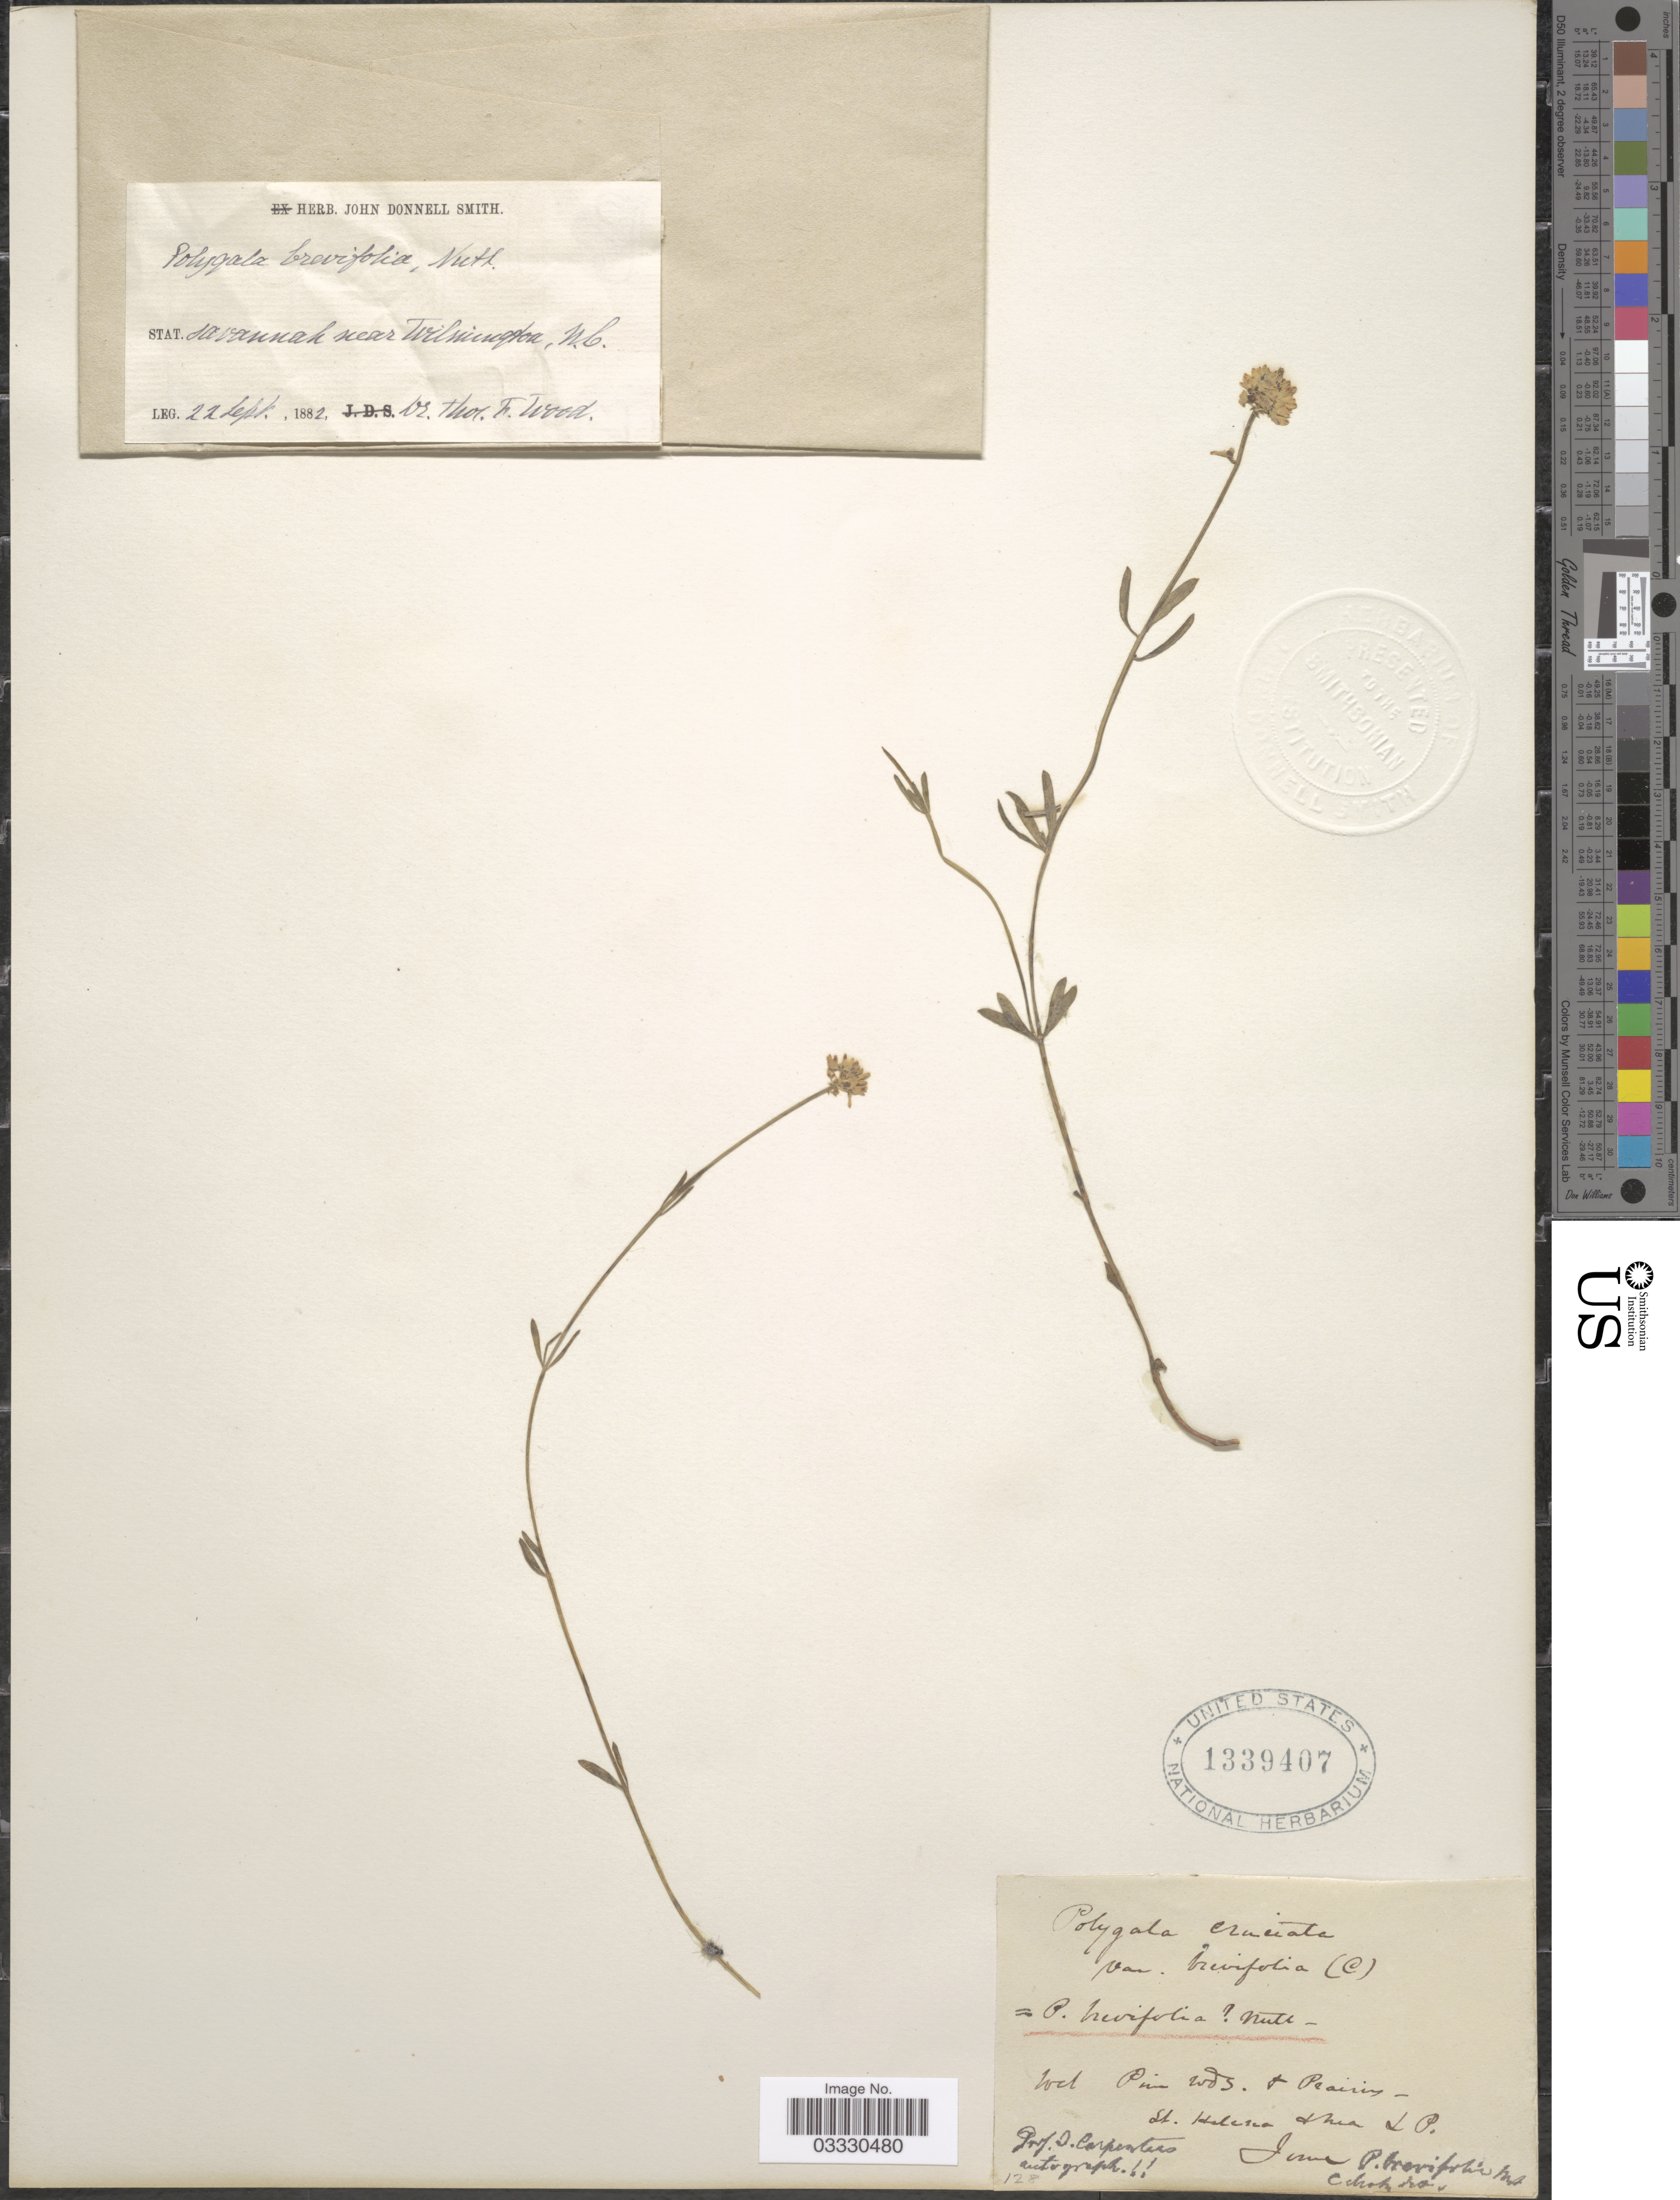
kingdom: Plantae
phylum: Tracheophyta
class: Magnoliopsida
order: Fabales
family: Polygalaceae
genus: Polygala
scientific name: Polygala cruciata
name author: L.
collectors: T. F. Wood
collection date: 1882-09-22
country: United States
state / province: North Carolina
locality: Savannah near Wilmington.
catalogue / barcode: US 1339407